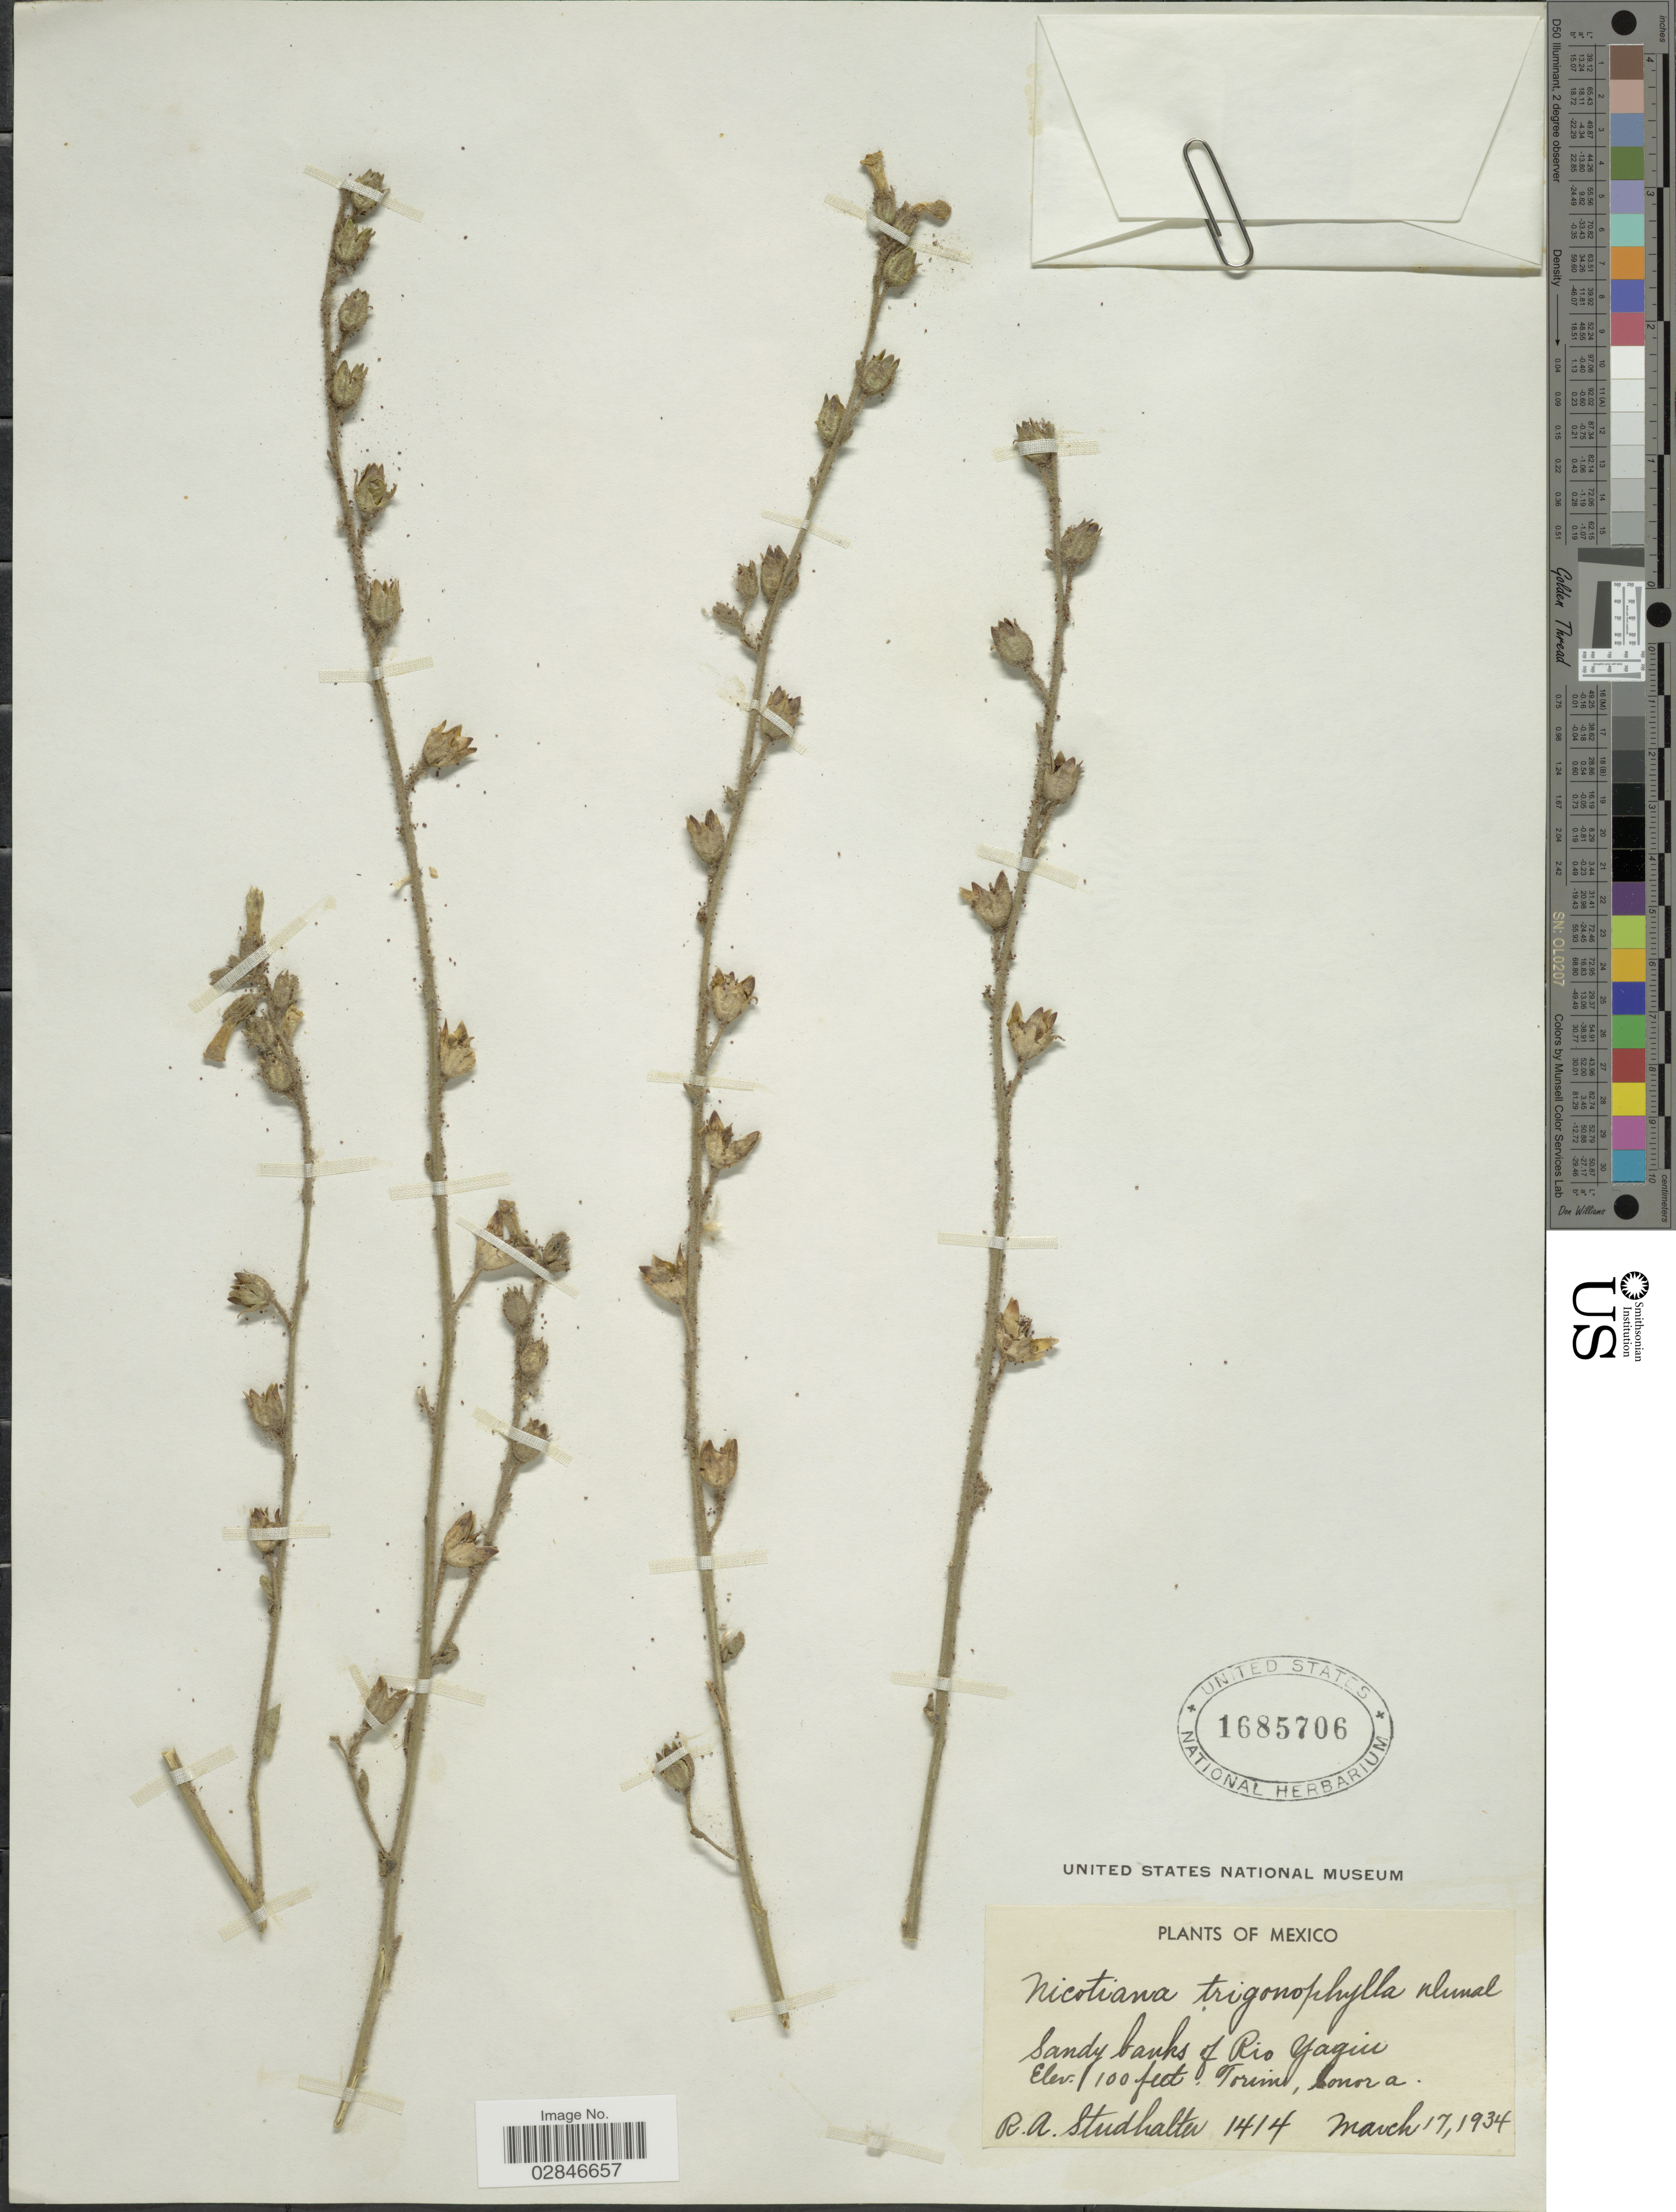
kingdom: Plantae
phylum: Tracheophyta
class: Magnoliopsida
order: Solanales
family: Solanaceae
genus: Nicotiana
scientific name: Nicotiana trigonophylla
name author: Dunal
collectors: R. Studhalter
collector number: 1414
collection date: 1934-03-17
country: Mexico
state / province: Sonora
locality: Sandy banks of Rio Yaqui, Torim.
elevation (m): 30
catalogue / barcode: US 1685706